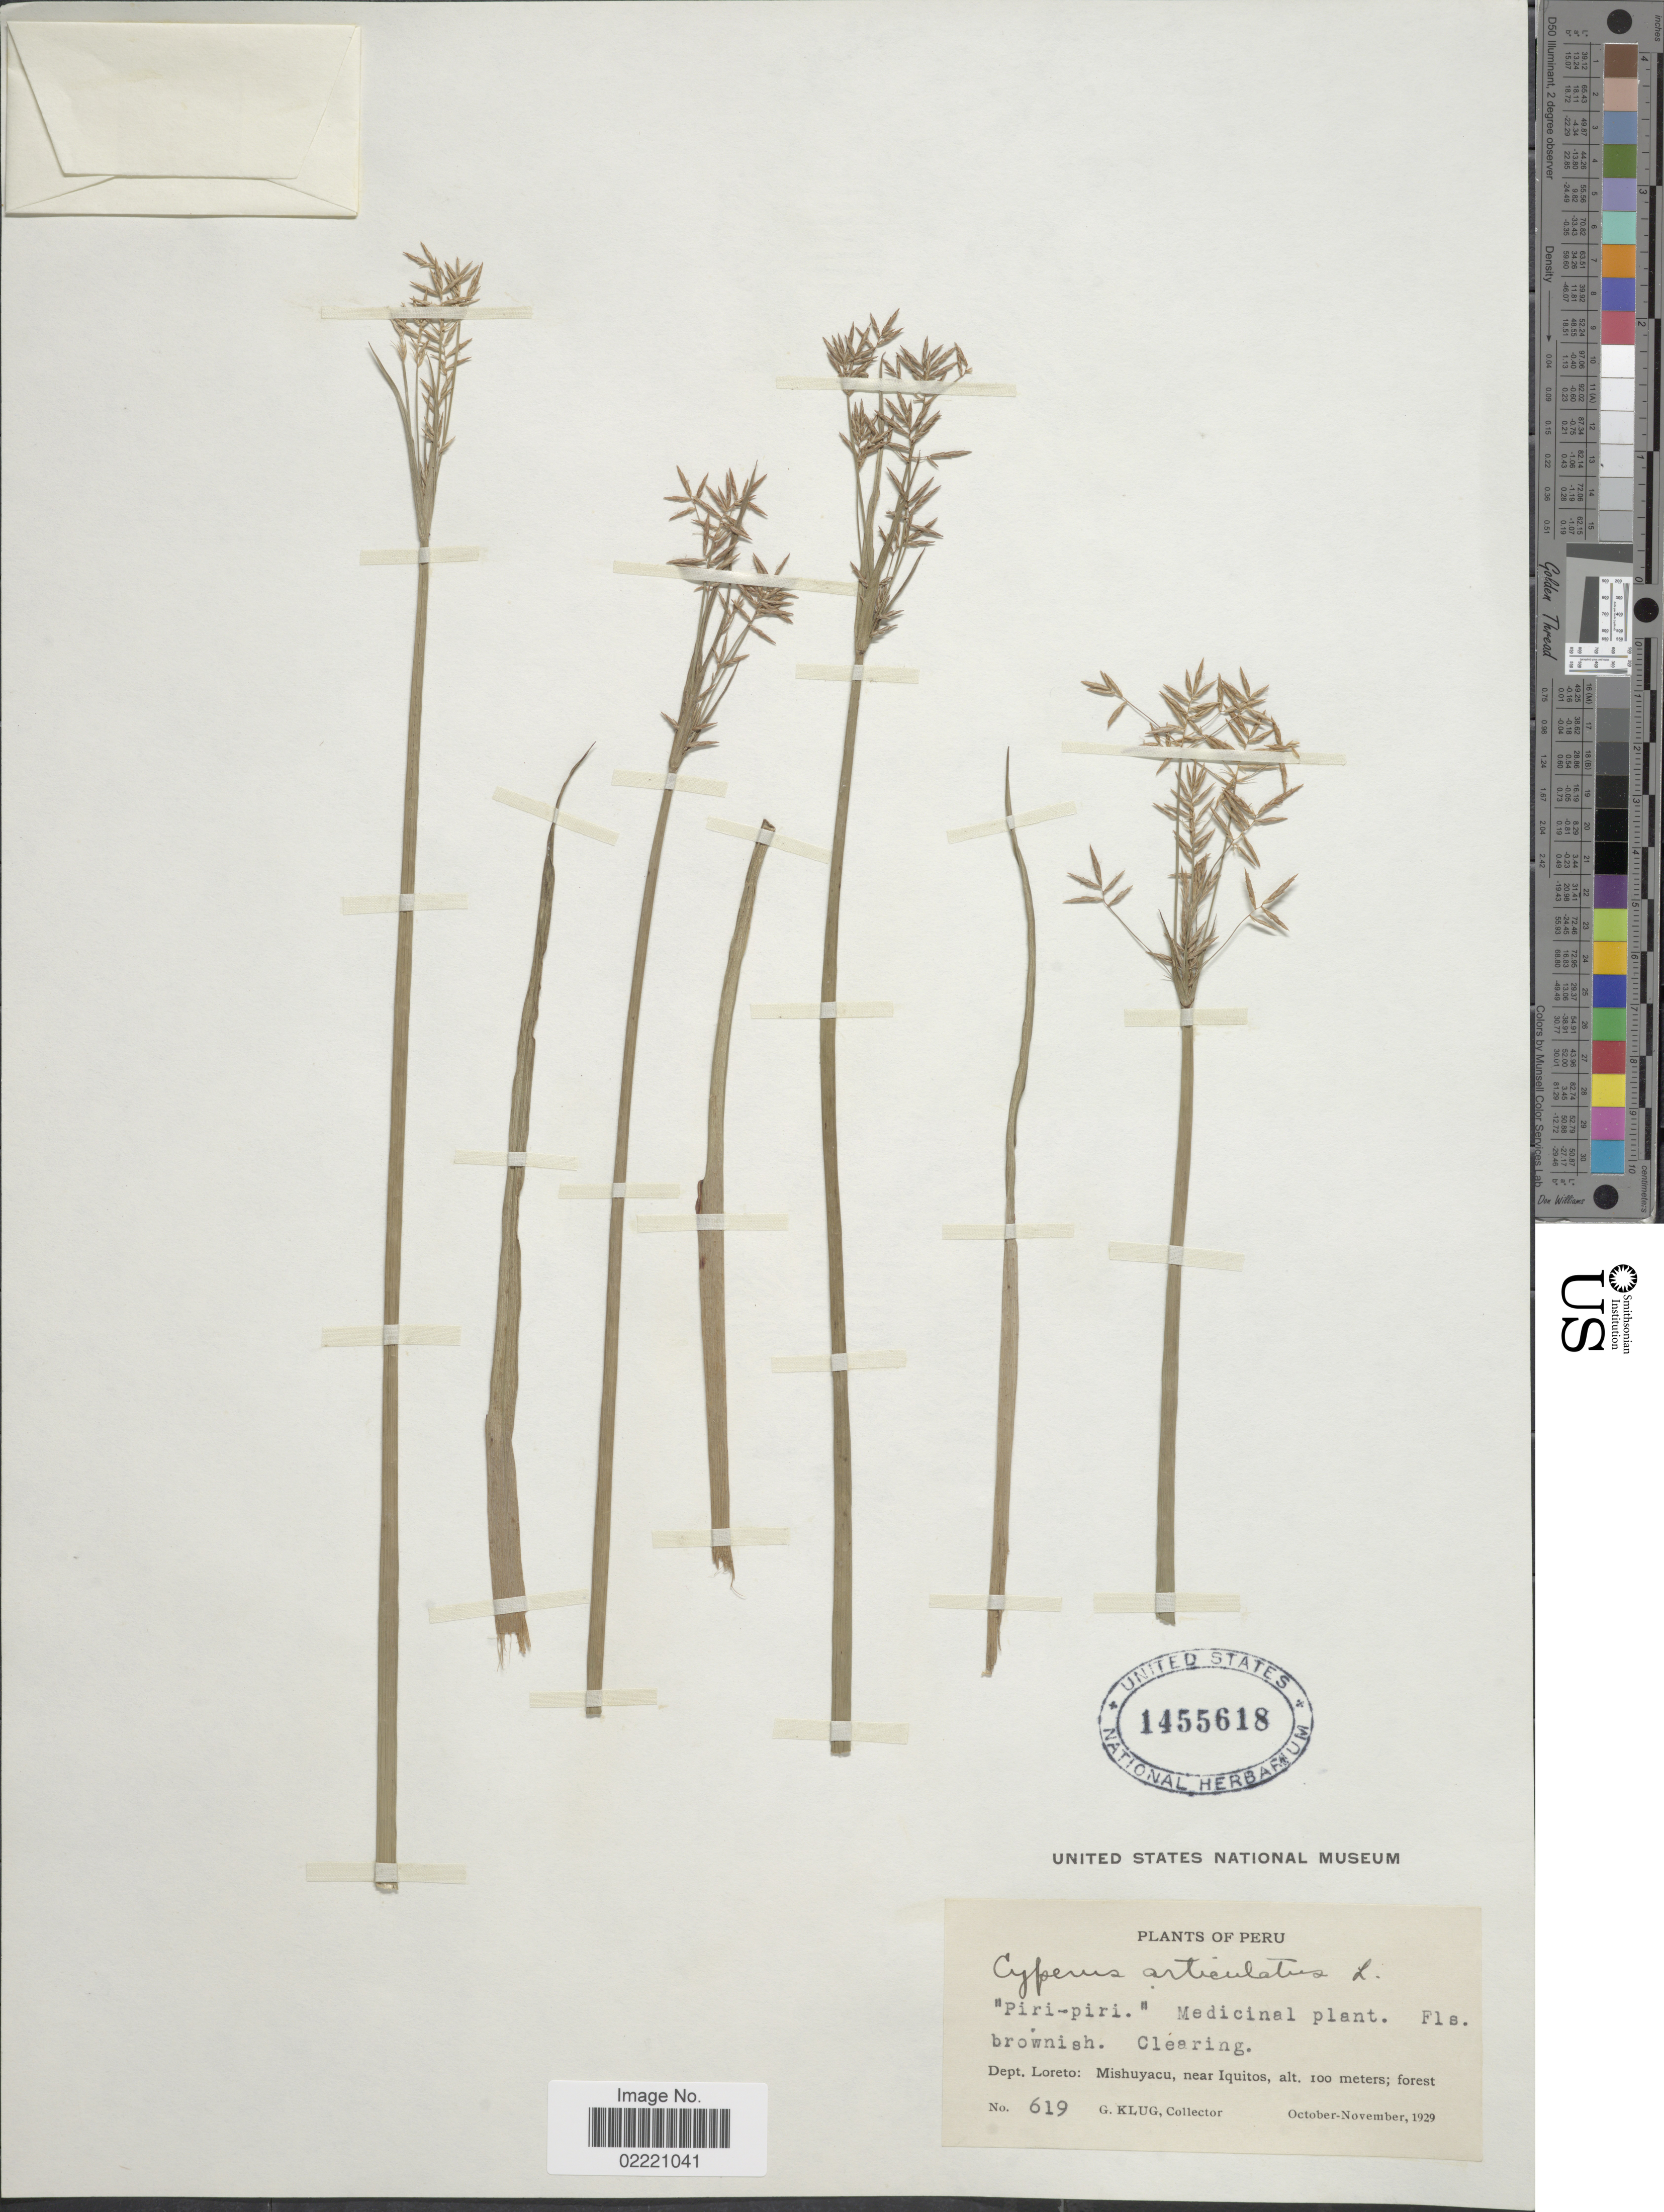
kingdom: Plantae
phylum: Tracheophyta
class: Liliopsida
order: Poales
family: Cyperaceae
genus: Cyperus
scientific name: Cyperus articulatus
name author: L.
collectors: G. Klug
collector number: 619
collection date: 1929-10/1929-11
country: Peru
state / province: Loreto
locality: Mshuyacu, near Iquitos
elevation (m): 100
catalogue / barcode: US 1455618